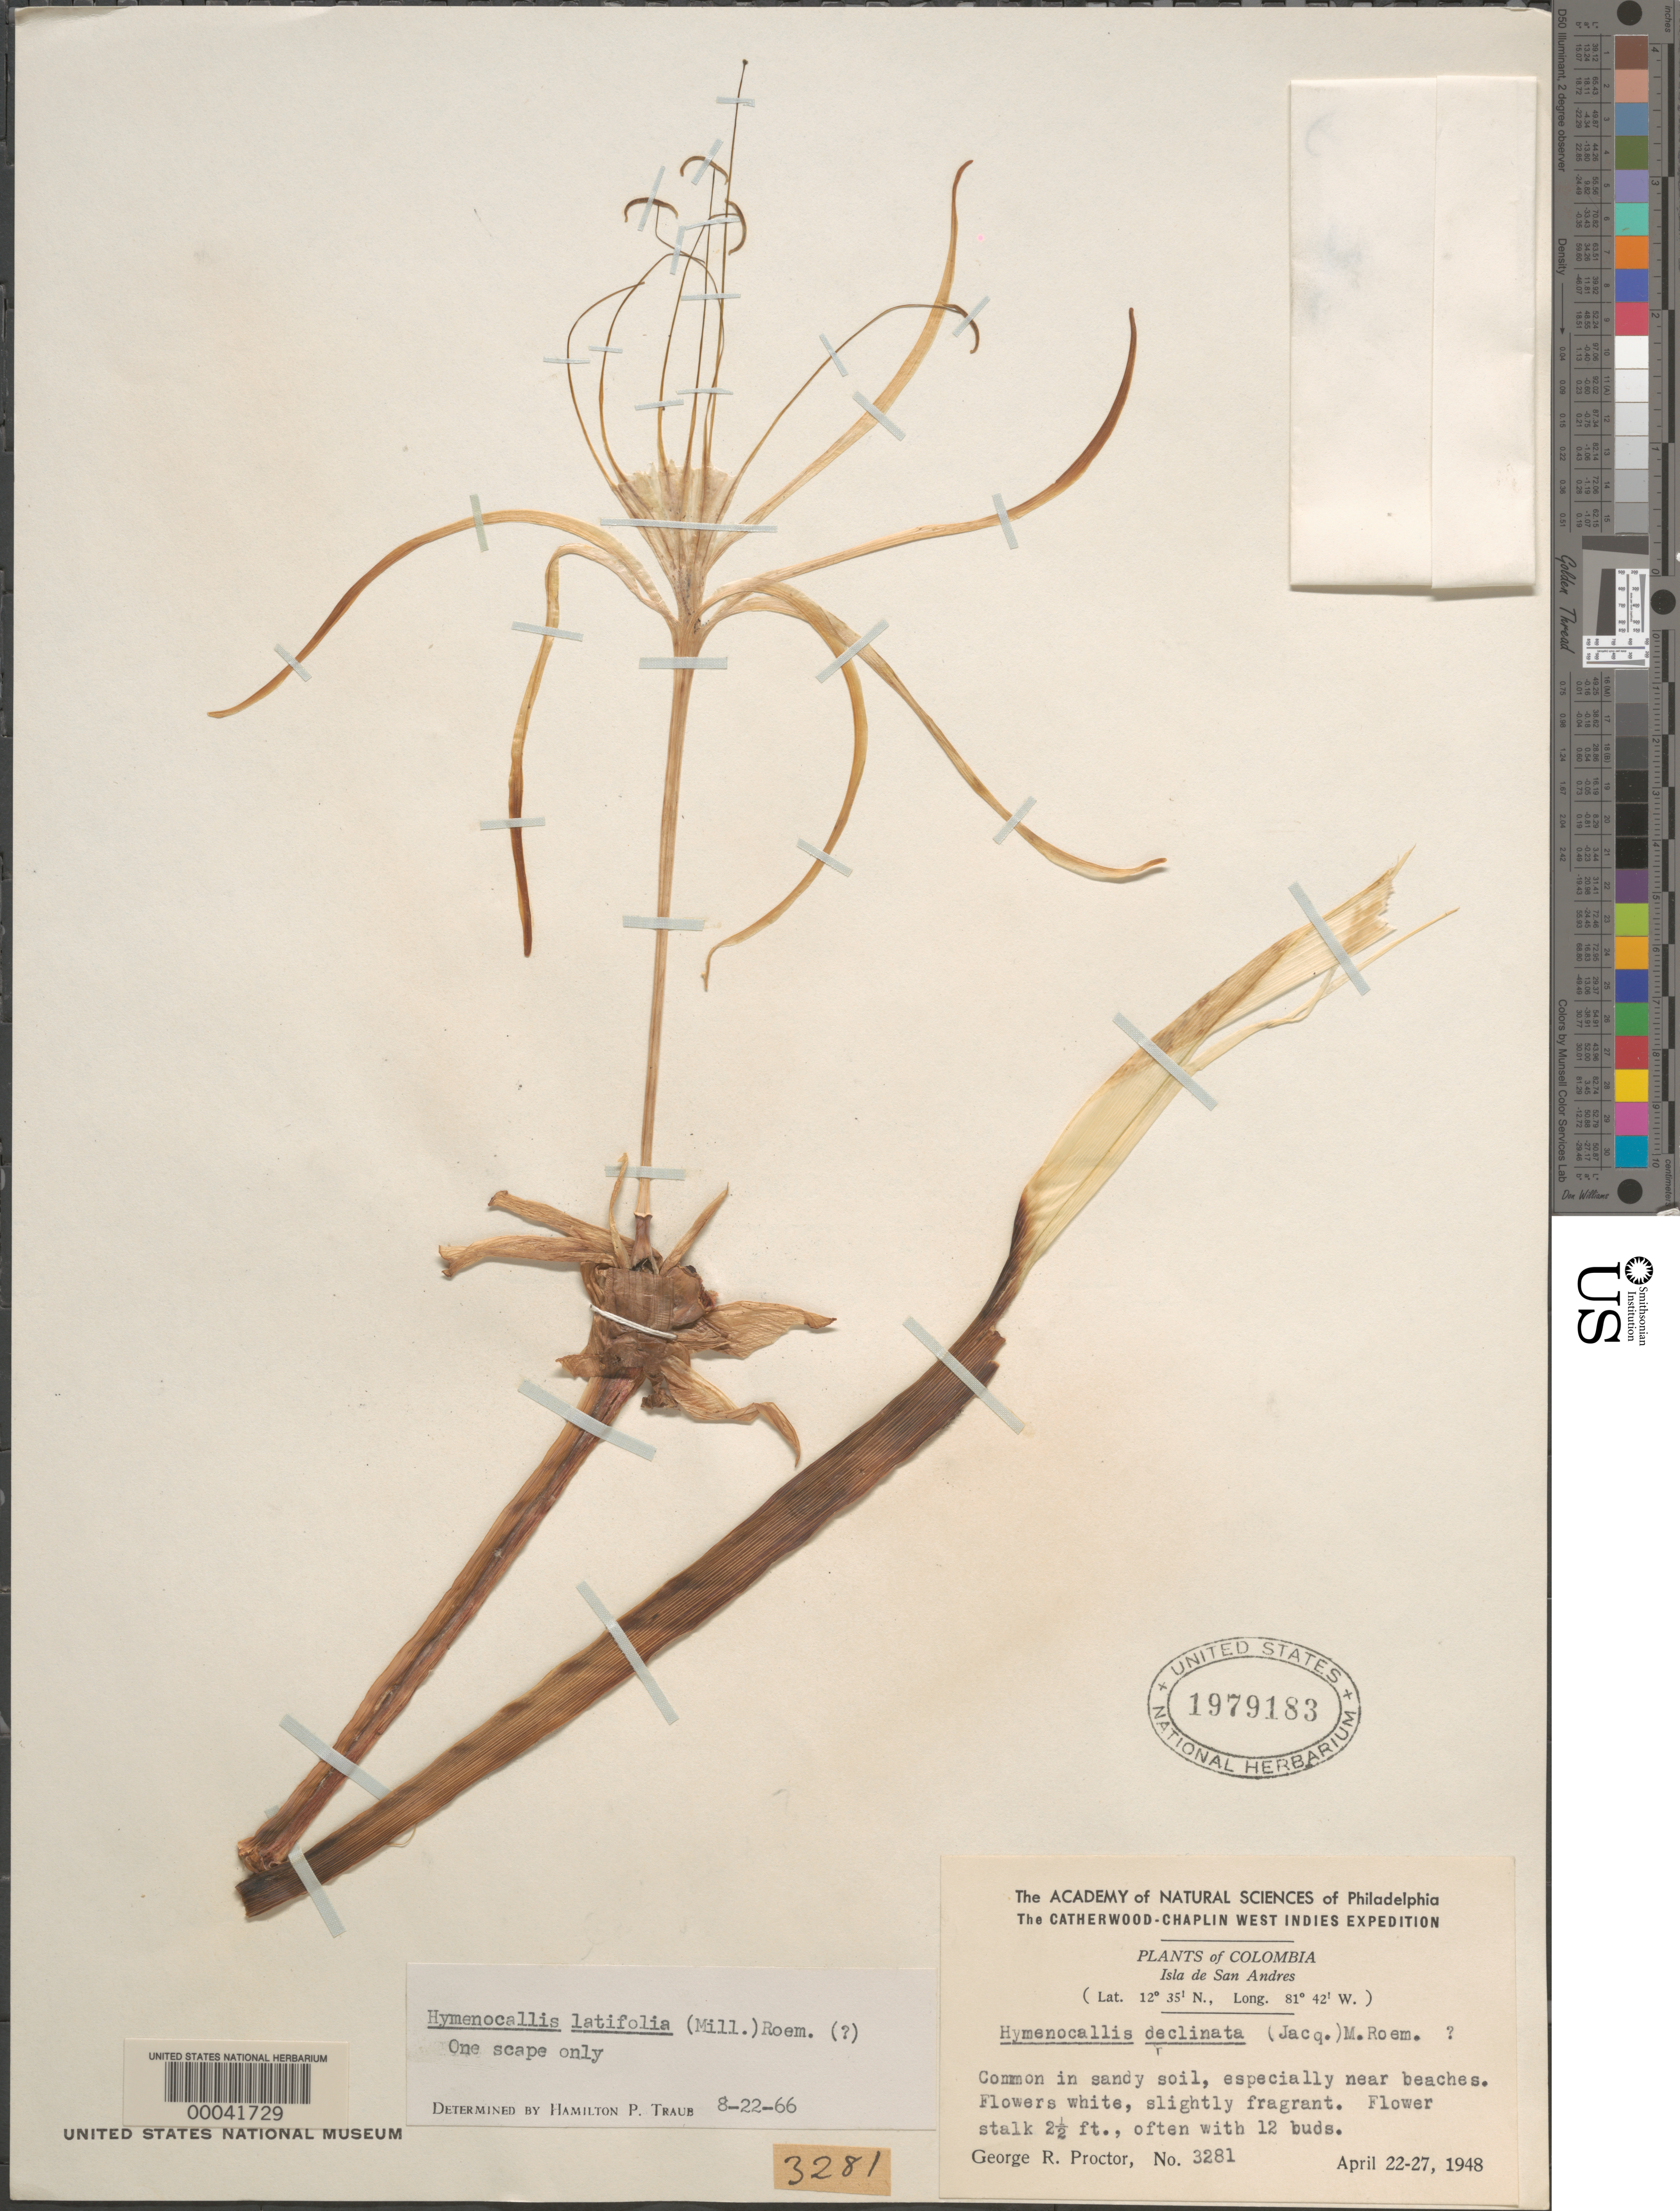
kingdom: Plantae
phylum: Tracheophyta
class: Liliopsida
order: Asparagales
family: Amaryllidaceae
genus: Hymenocallis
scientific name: Hymenocallis latifolia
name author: (Mill.) M. Roem.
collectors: G. R. Proctor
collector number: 3281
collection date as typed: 22 Apr 1948 to 27 Apr 1948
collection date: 1948-04-22/1948-04-27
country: Colombia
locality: Isla de San Andres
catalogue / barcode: US 1979183